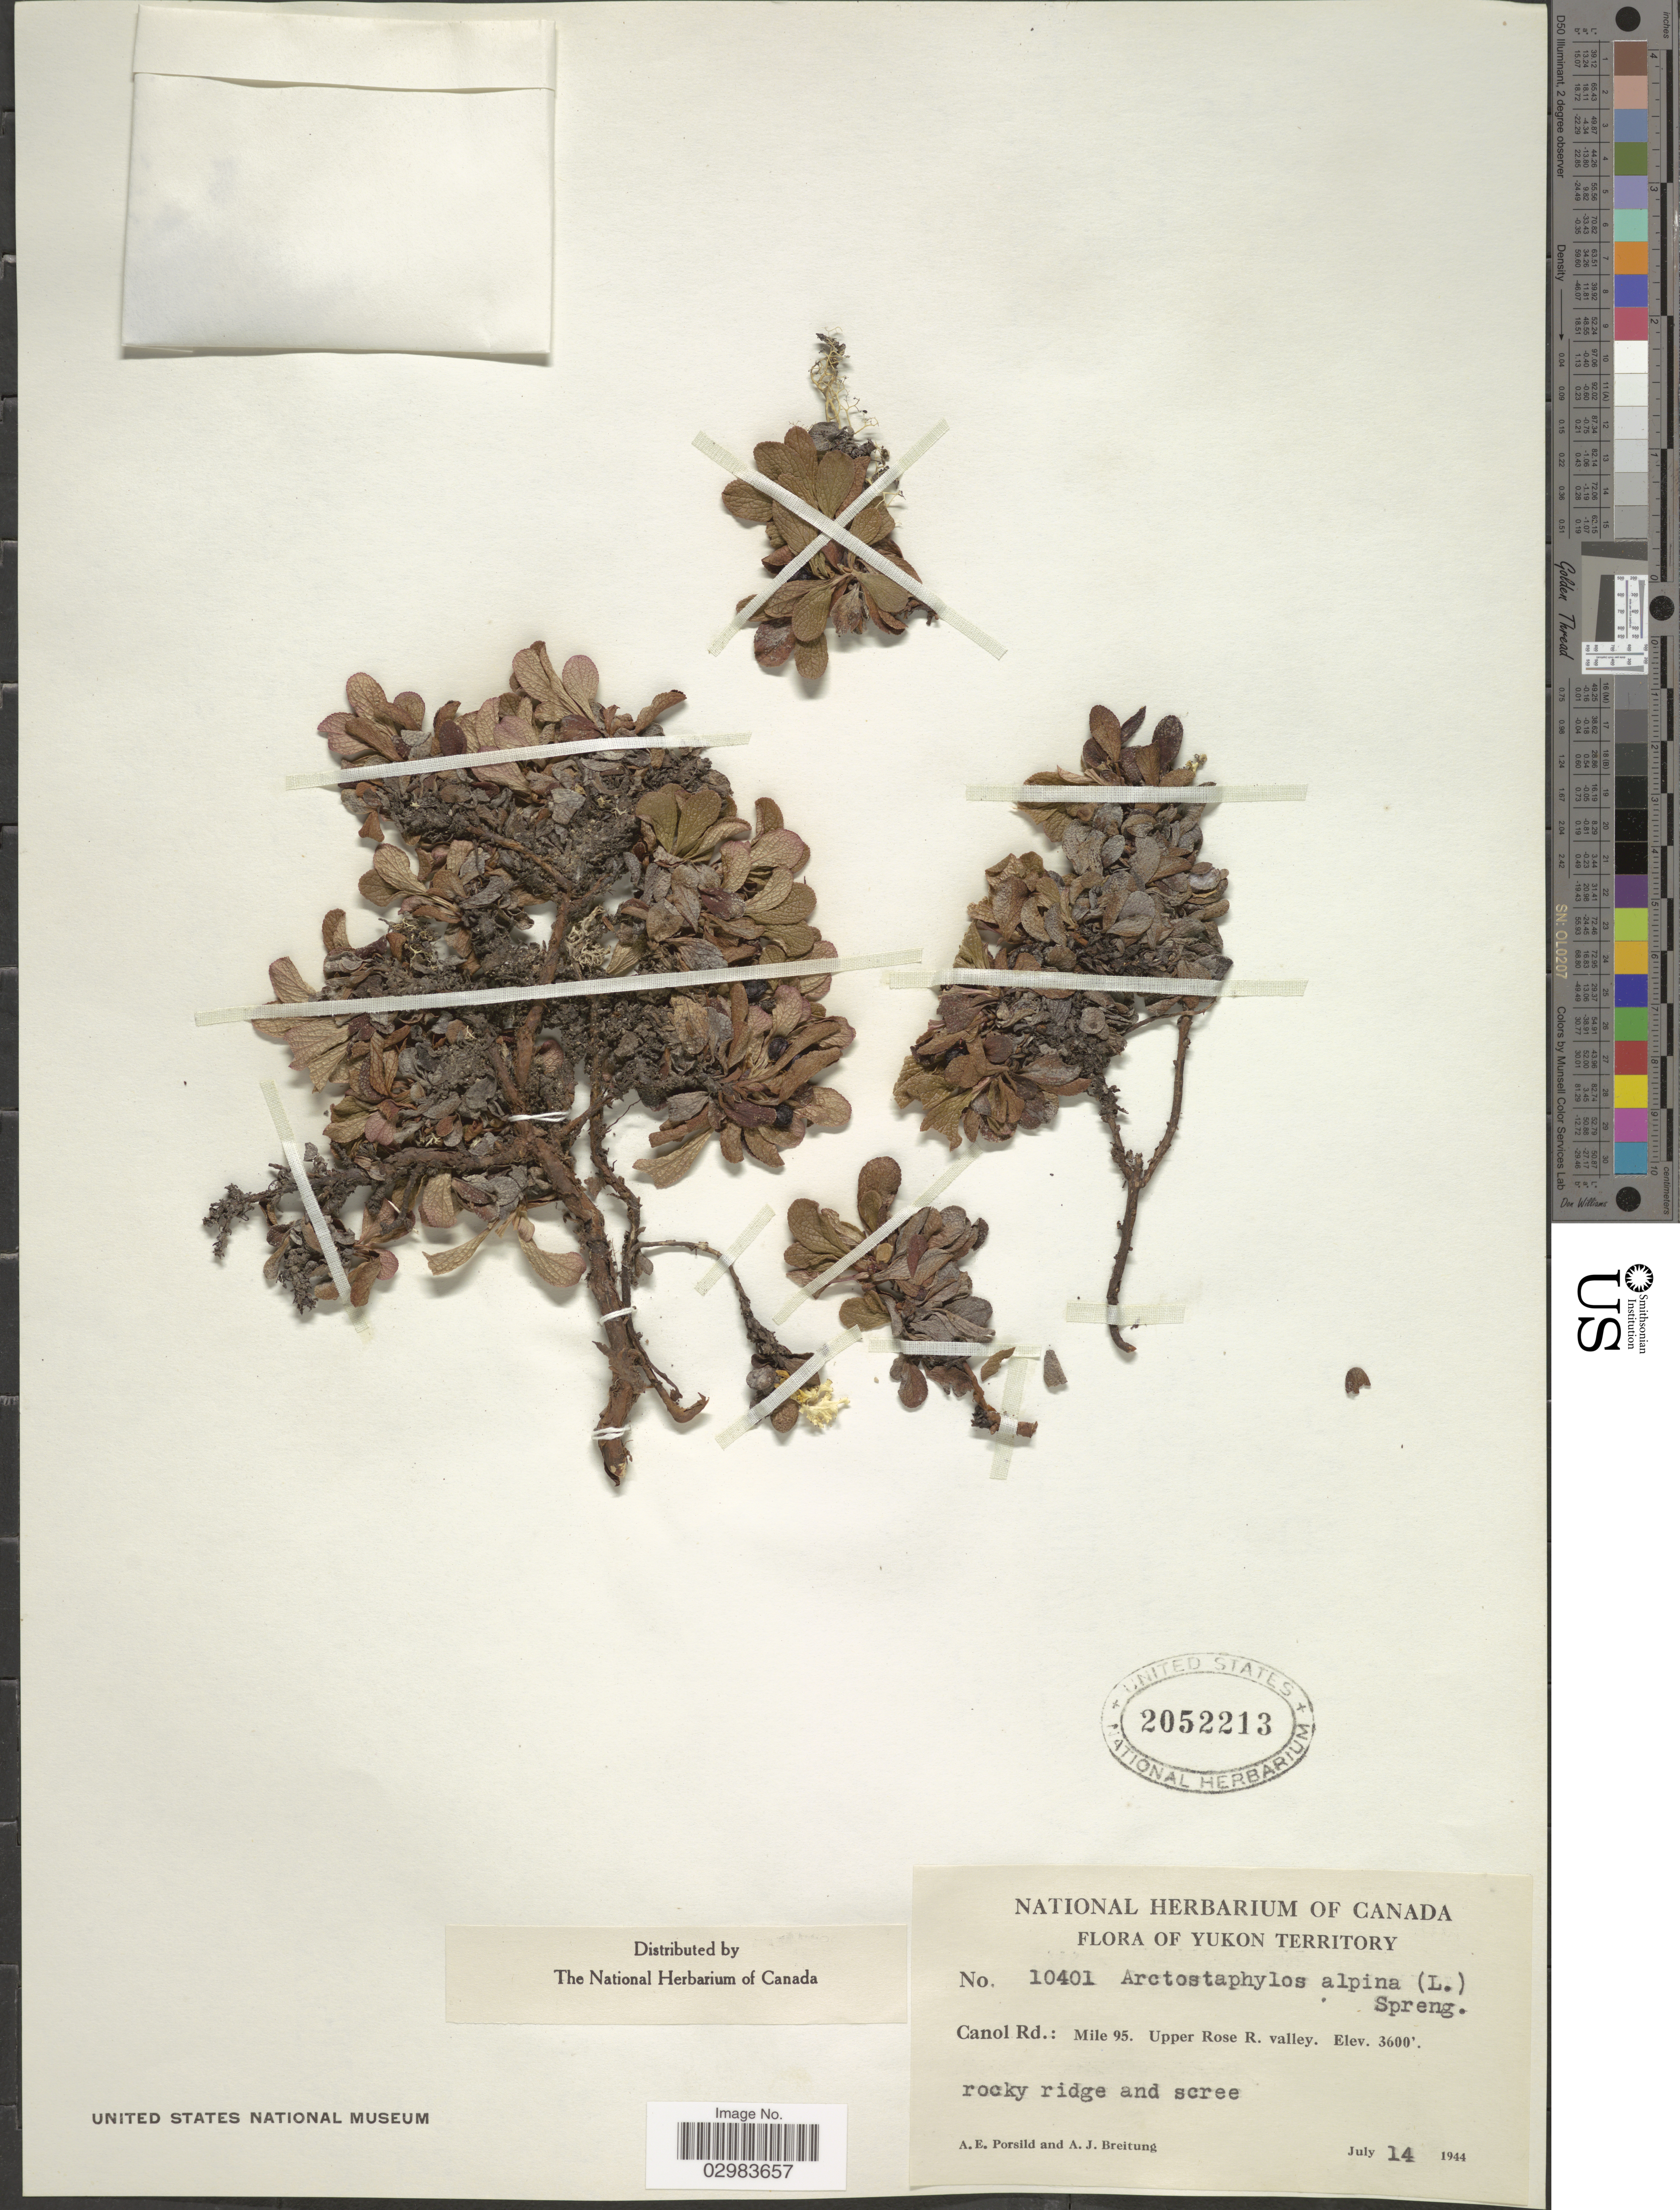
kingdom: Plantae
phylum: Tracheophyta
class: Magnoliopsida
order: Ericales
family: Ericaceae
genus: Arctostaphylos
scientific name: Arctostaphylos alpina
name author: (L.) Spreng.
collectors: A. E. Porsild & A. Breitung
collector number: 10401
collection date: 1944-07-14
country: Canada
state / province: Yukon Territory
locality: Canol Rd.: Mile 95. Upper Rose R. valley.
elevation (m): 1097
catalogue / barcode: US 2052213